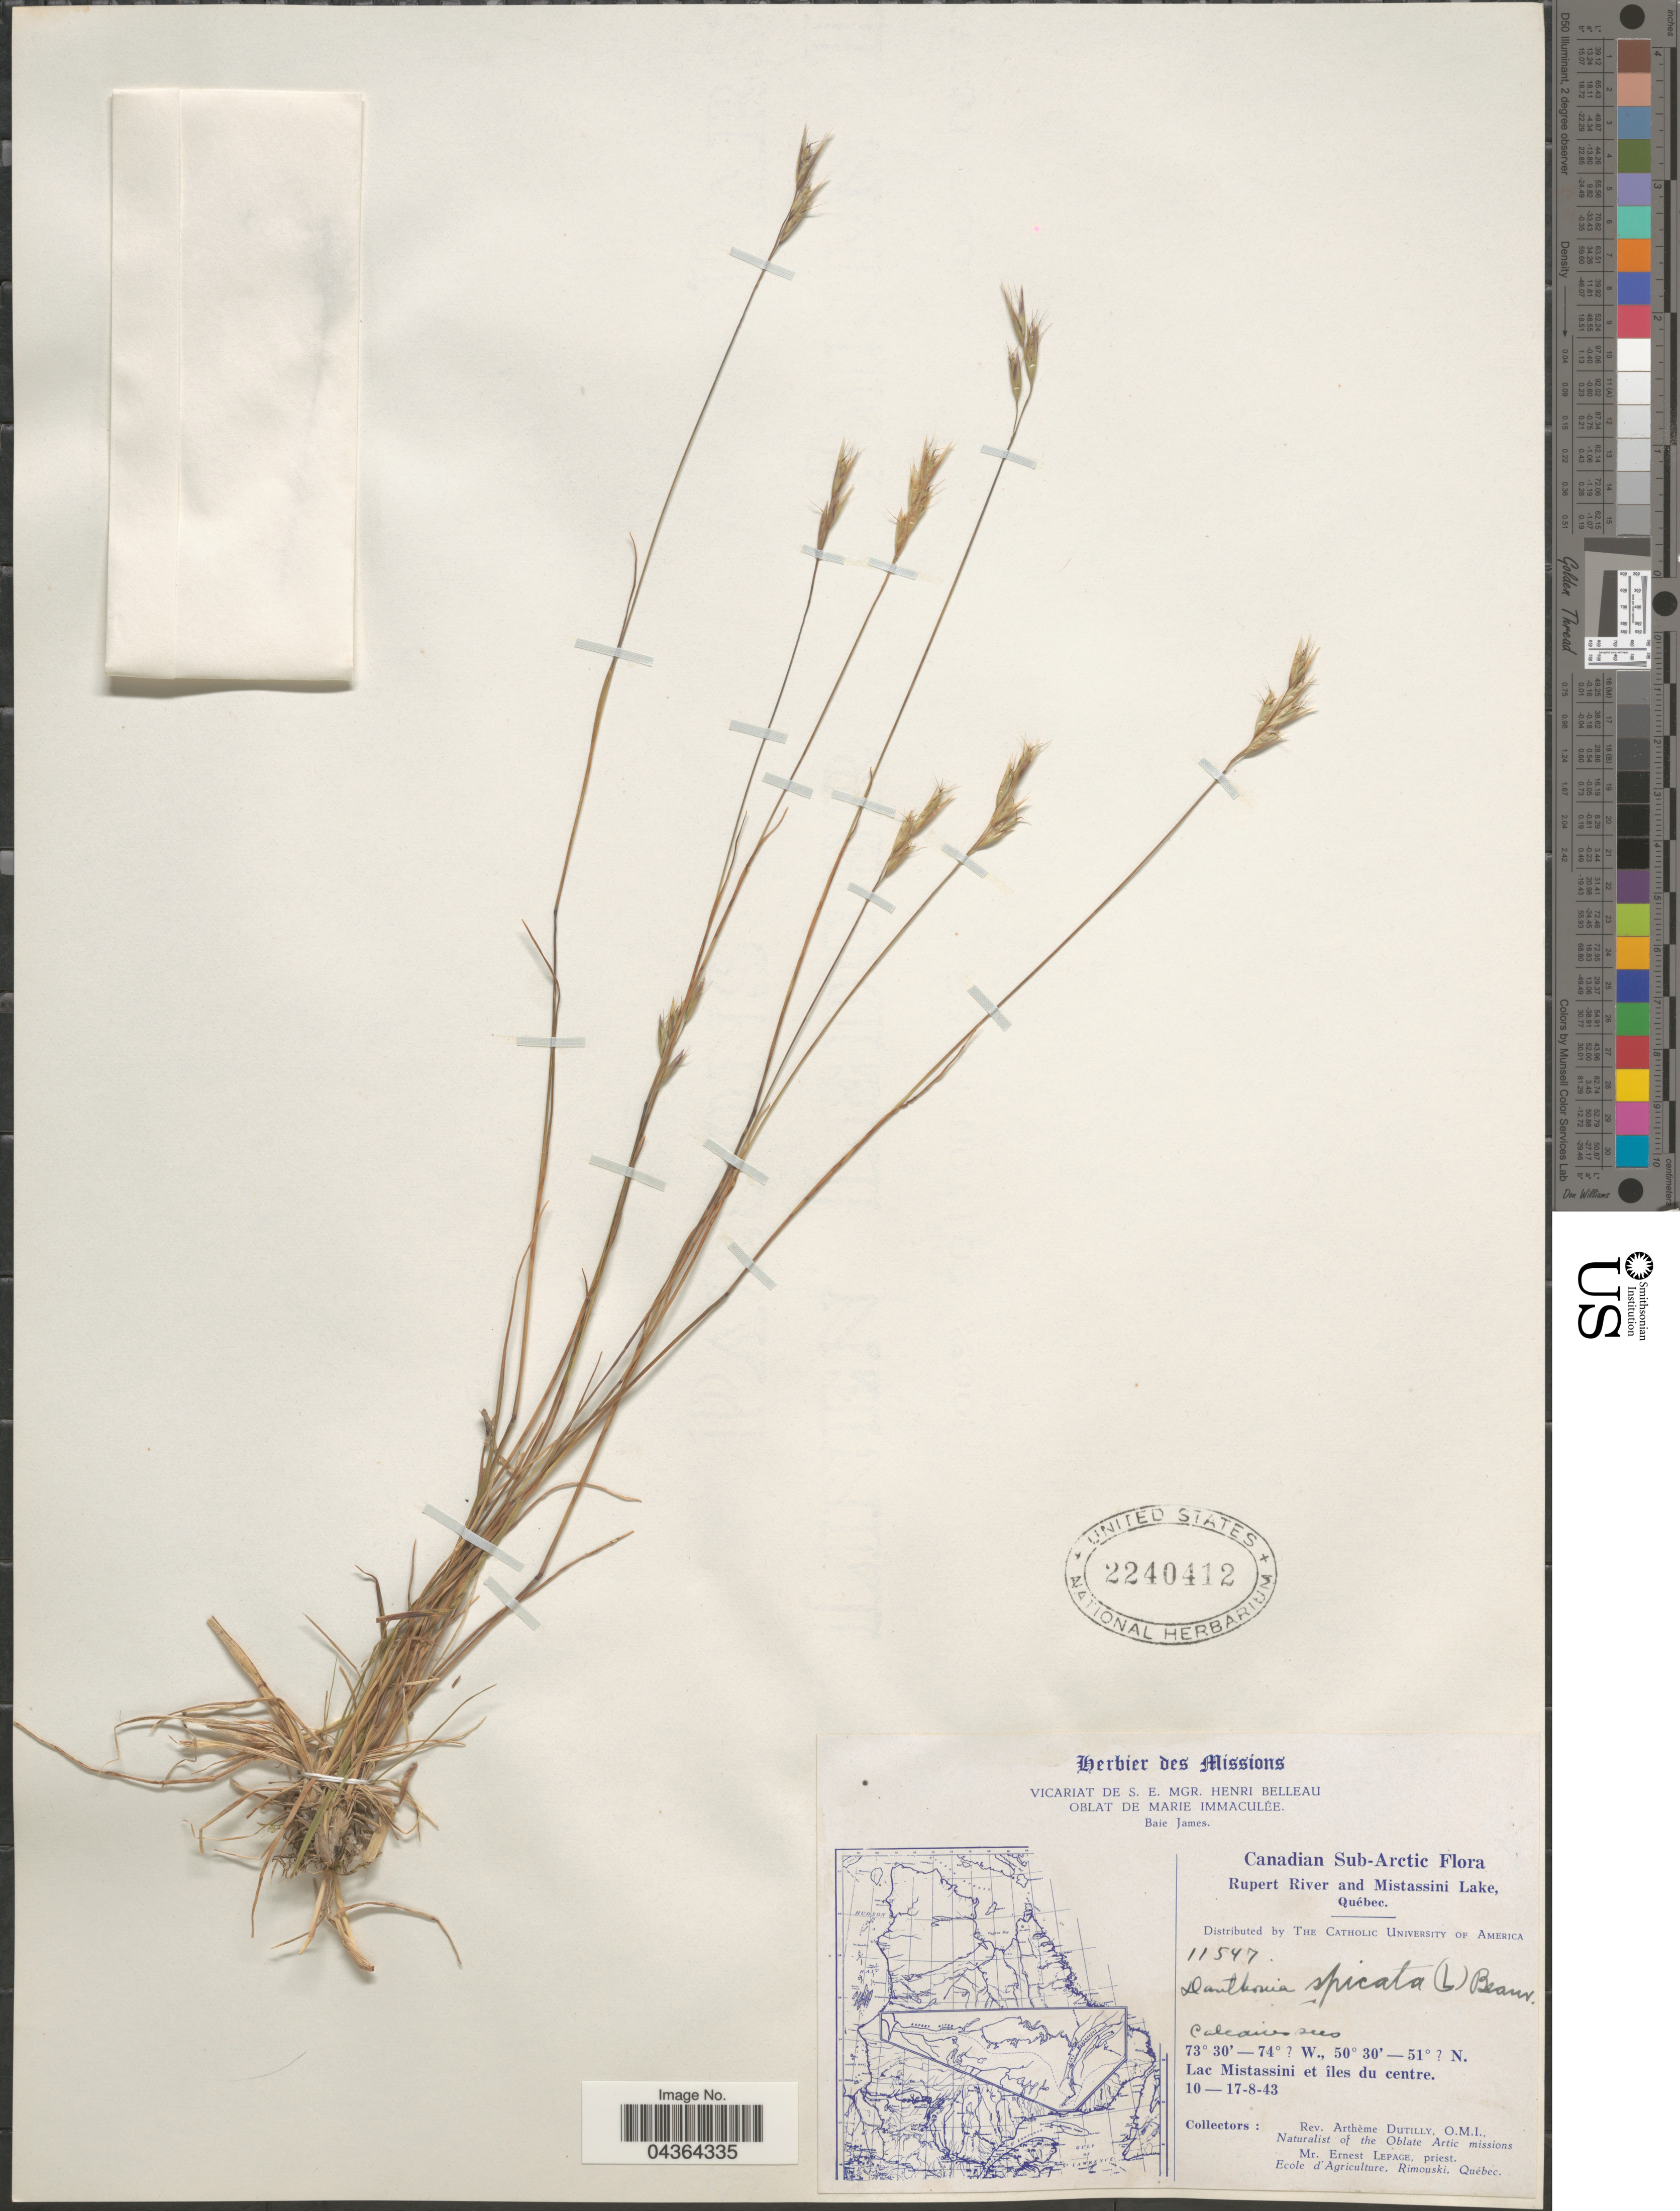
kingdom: Plantae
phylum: Tracheophyta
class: Liliopsida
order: Poales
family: Poaceae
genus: Danthonia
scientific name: Danthonia spicata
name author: (L.) P. Beauv. ex Roem. & Schult.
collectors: A. Dutilly & E. Lepage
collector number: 11547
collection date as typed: Transcribed d/m/y: 10/8/43 to 17/8/43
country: Canada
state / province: Quebec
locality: Baie James. [unsure placement] Canadian Sub-Arctic. Rupert River and Mistassini Lake. Lac Mistassini et îles du centre.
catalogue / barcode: US 2240412